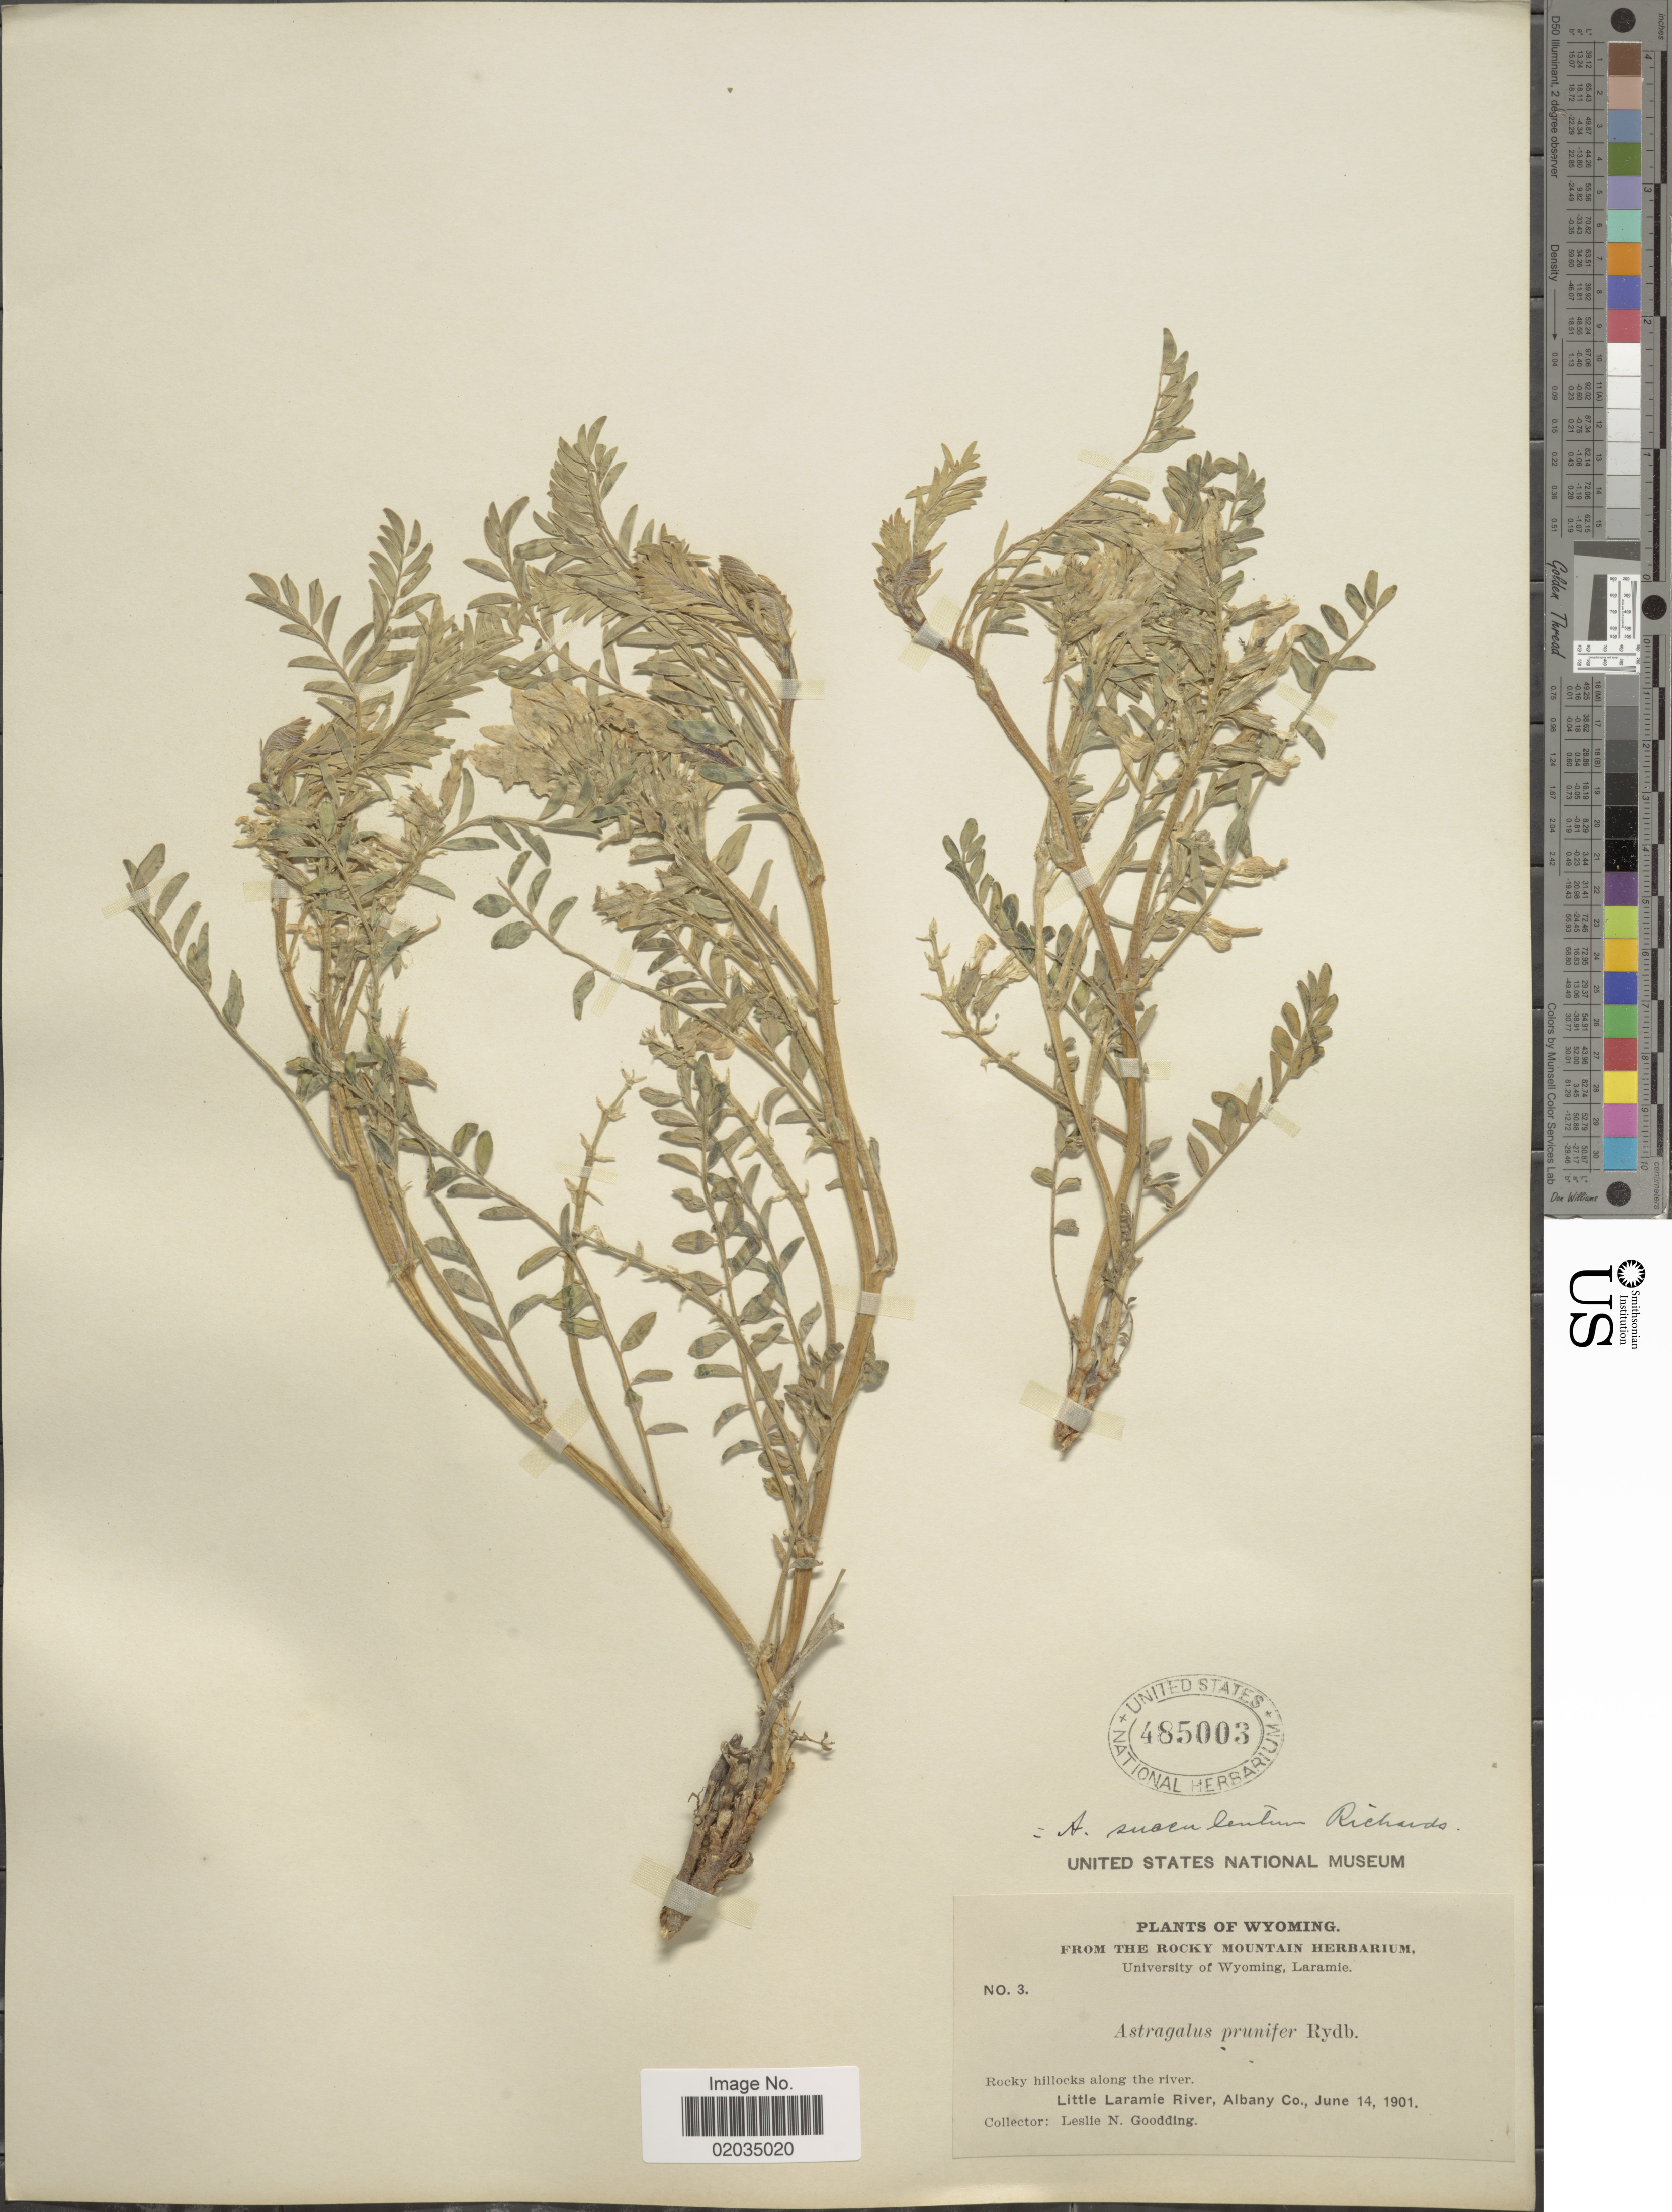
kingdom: Plantae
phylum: Tracheophyta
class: Magnoliopsida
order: Fabales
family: Fabaceae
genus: Astragalus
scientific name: Astragalus succulentus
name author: Richardson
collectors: L. N. Goodding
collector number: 3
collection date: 1901-06-14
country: United States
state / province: Wyoming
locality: Little Laramie River, Albany Co.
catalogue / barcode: US 485003